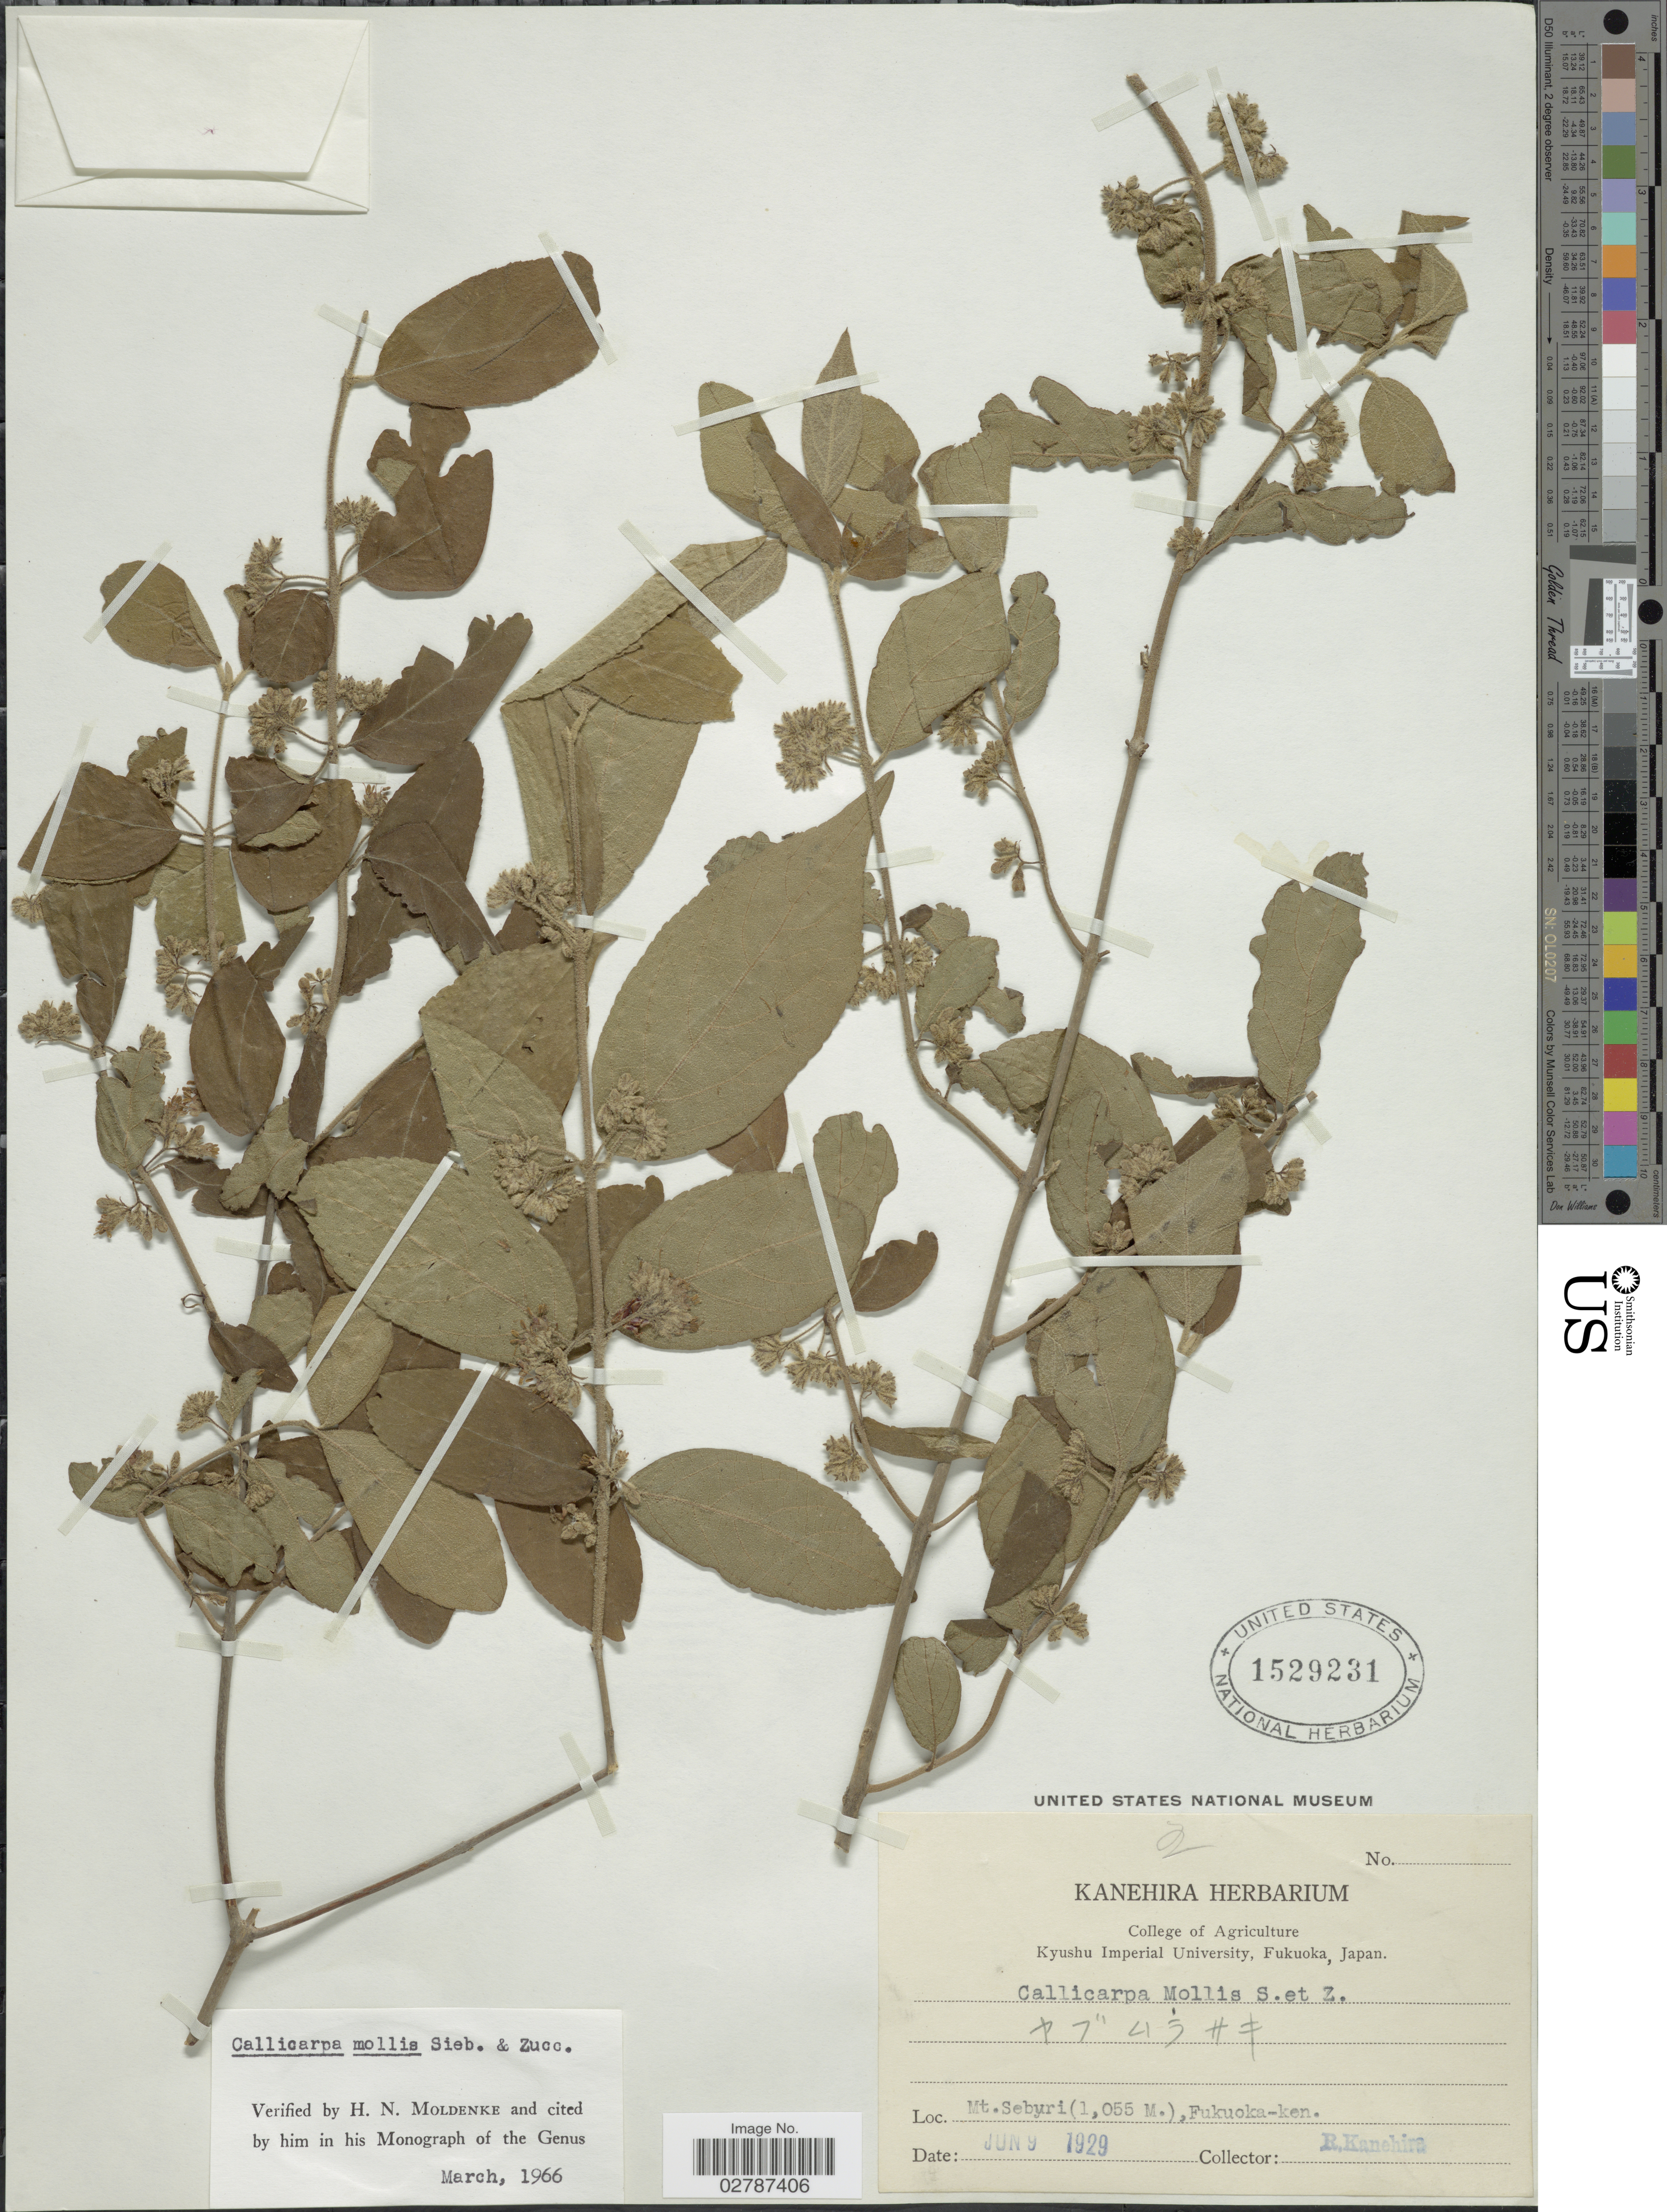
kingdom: Plantae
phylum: Tracheophyta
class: Magnoliopsida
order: Lamiales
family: Lamiaceae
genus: Callicarpa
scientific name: Callicarpa mollis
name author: Siebold & Zucc.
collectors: R. Kanehira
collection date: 1929-06-09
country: Japan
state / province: Hukuoka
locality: Mt. Sebyri, Fukuoka-ken.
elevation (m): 1055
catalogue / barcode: US 1529231